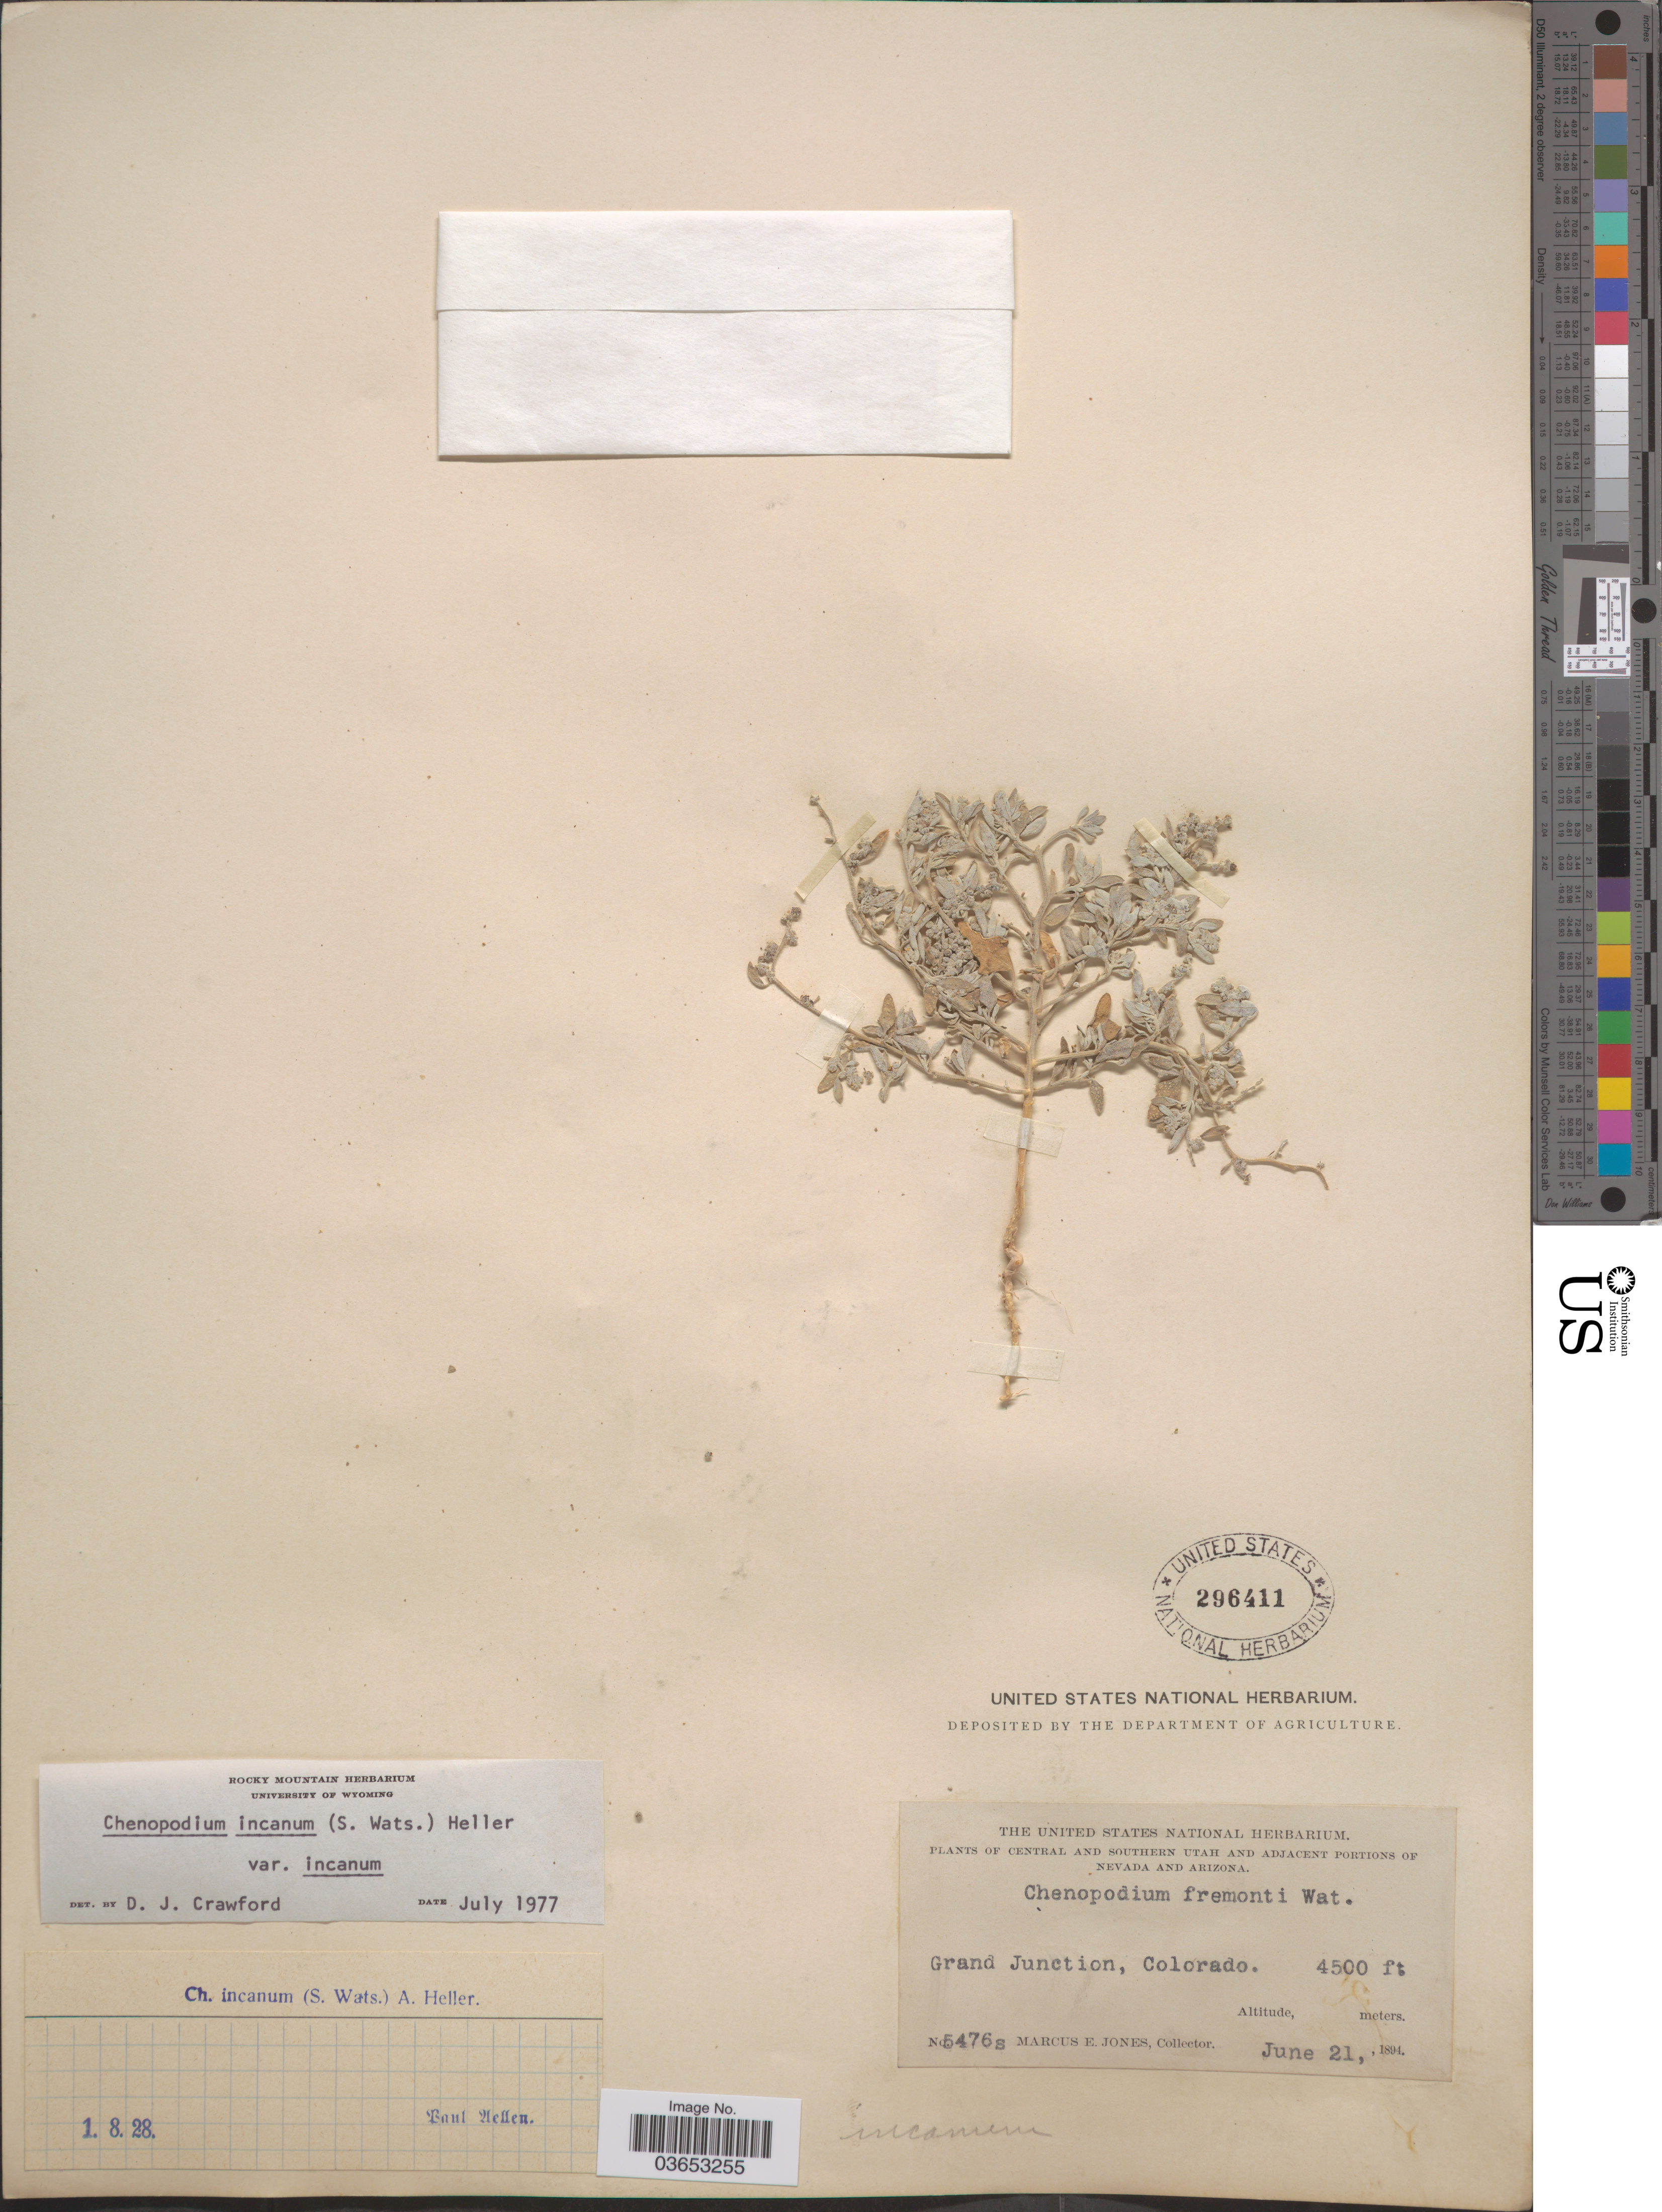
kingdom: Plantae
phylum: Tracheophyta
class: Magnoliopsida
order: Caryophyllales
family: Amaranthaceae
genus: Chenopodium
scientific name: Chenopodium incanum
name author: (S. Watson) A. Heller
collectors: M. E. Jones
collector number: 5476s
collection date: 1894-06-21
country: United States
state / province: Colorado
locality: Grand Junction.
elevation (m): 1372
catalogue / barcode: US 296411